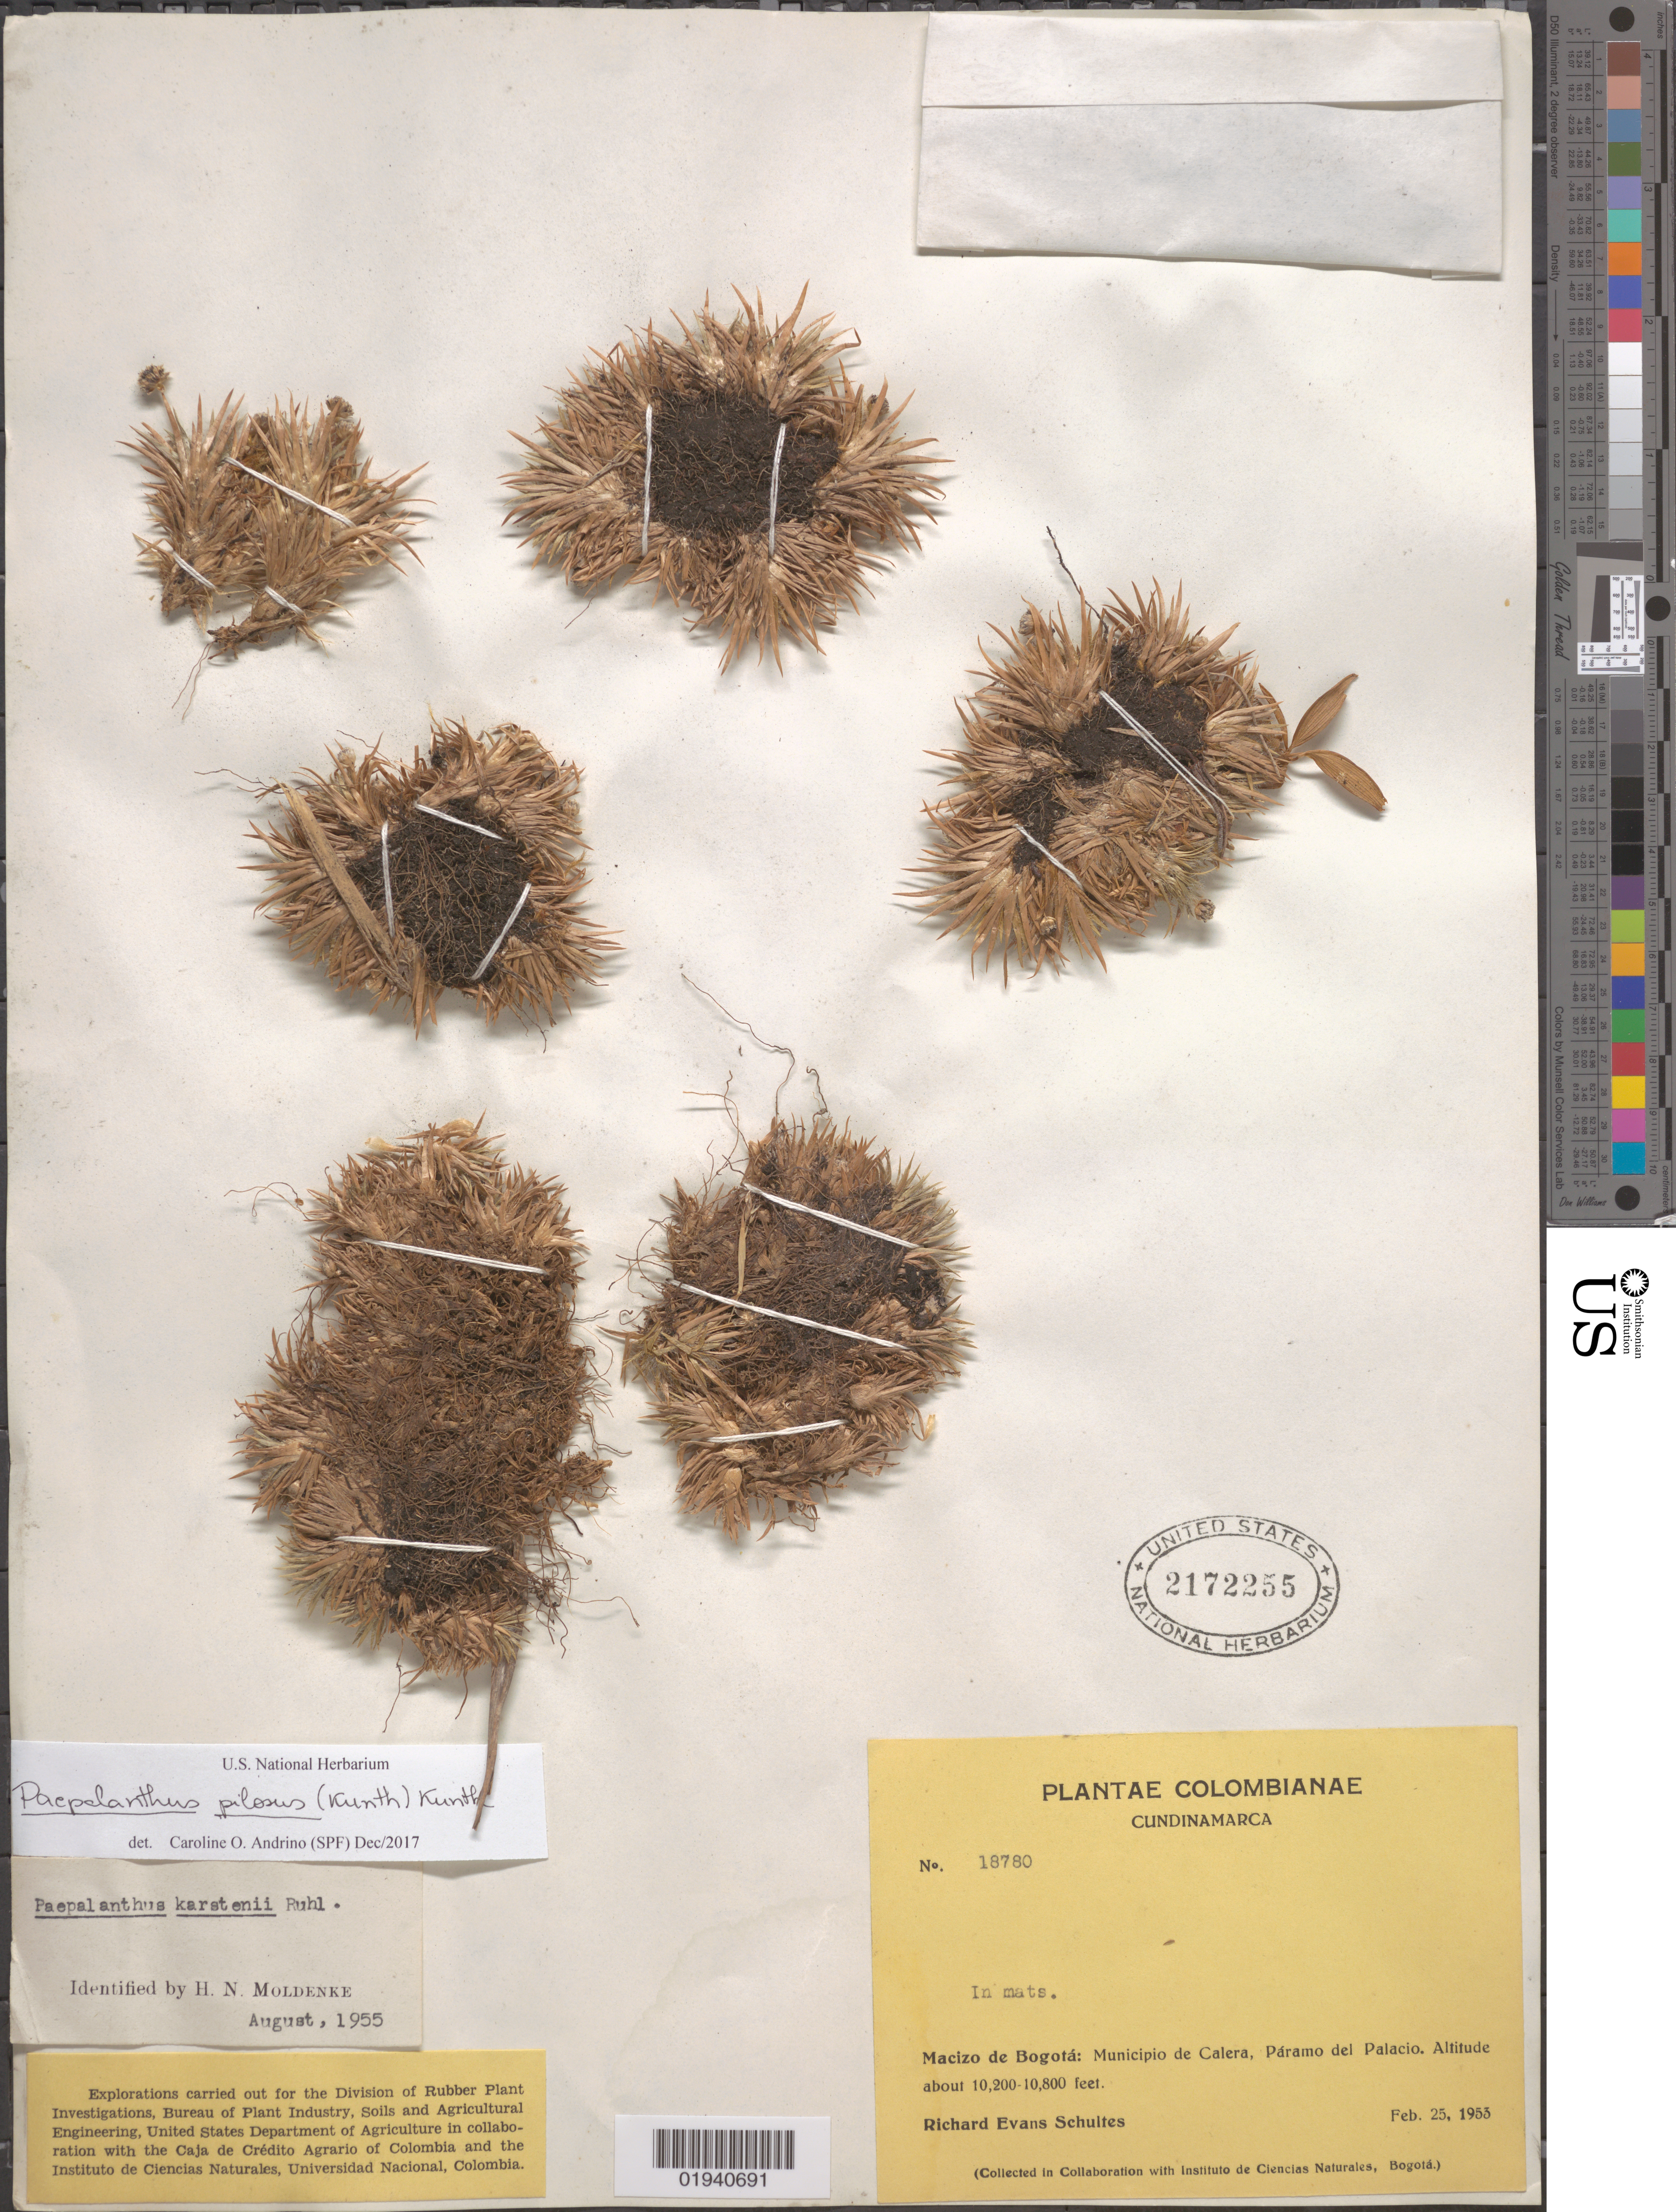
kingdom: Plantae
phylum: Tracheophyta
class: Liliopsida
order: Poales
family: Eriocaulaceae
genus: Paepalanthus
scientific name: Paepalanthus pilosus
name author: (Kunth) Kunth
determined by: Andrino, C. O.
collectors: R. E. Schultes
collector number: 18780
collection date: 1953-02-25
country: Colombia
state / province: Cundinamarca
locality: Macizo de Bogotá: Municipio de Calera, Páramo del Palacio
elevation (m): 3109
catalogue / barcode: US 2172255